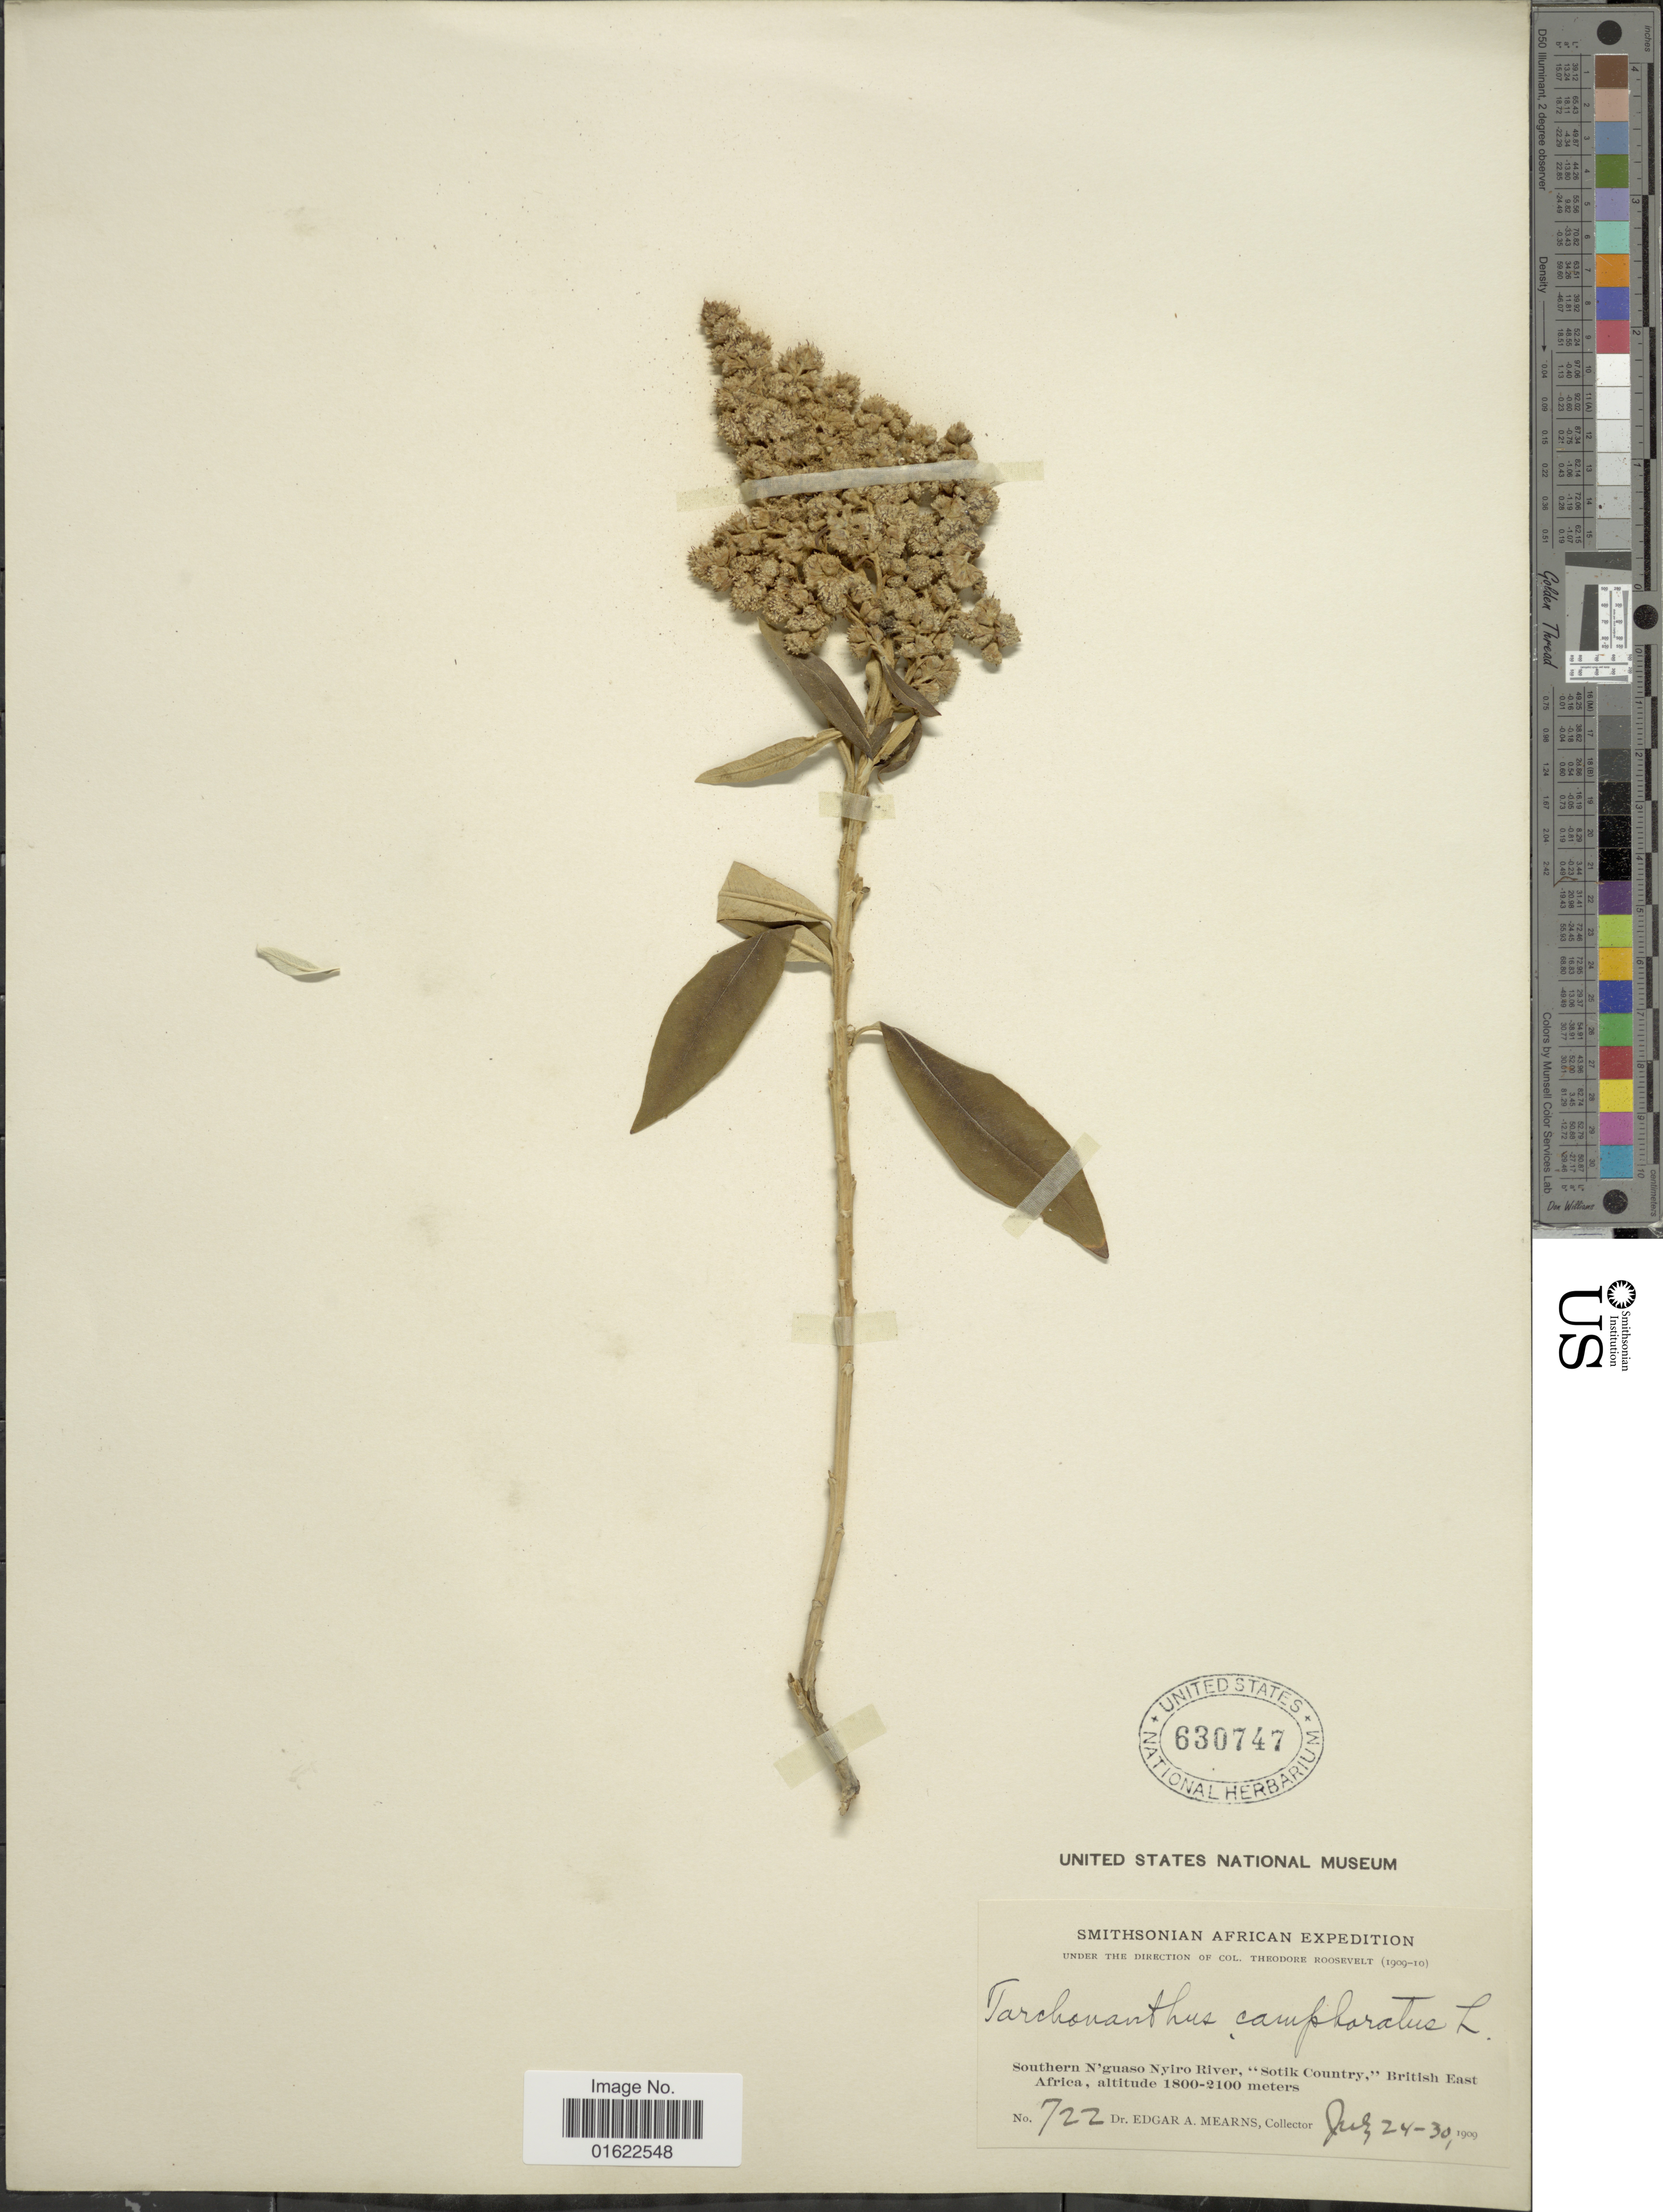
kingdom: Plantae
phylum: Tracheophyta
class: Magnoliopsida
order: Asterales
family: Asteraceae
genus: Tarchonanthus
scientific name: Tarchonanthus camphoratus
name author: L.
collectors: E. A. Mearns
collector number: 722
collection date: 1909-07-24/1909-07-30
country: Kenya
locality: Southern N'guaso Nyiro River, "Sotik Country," British East Africa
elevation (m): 1800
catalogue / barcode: US 630747